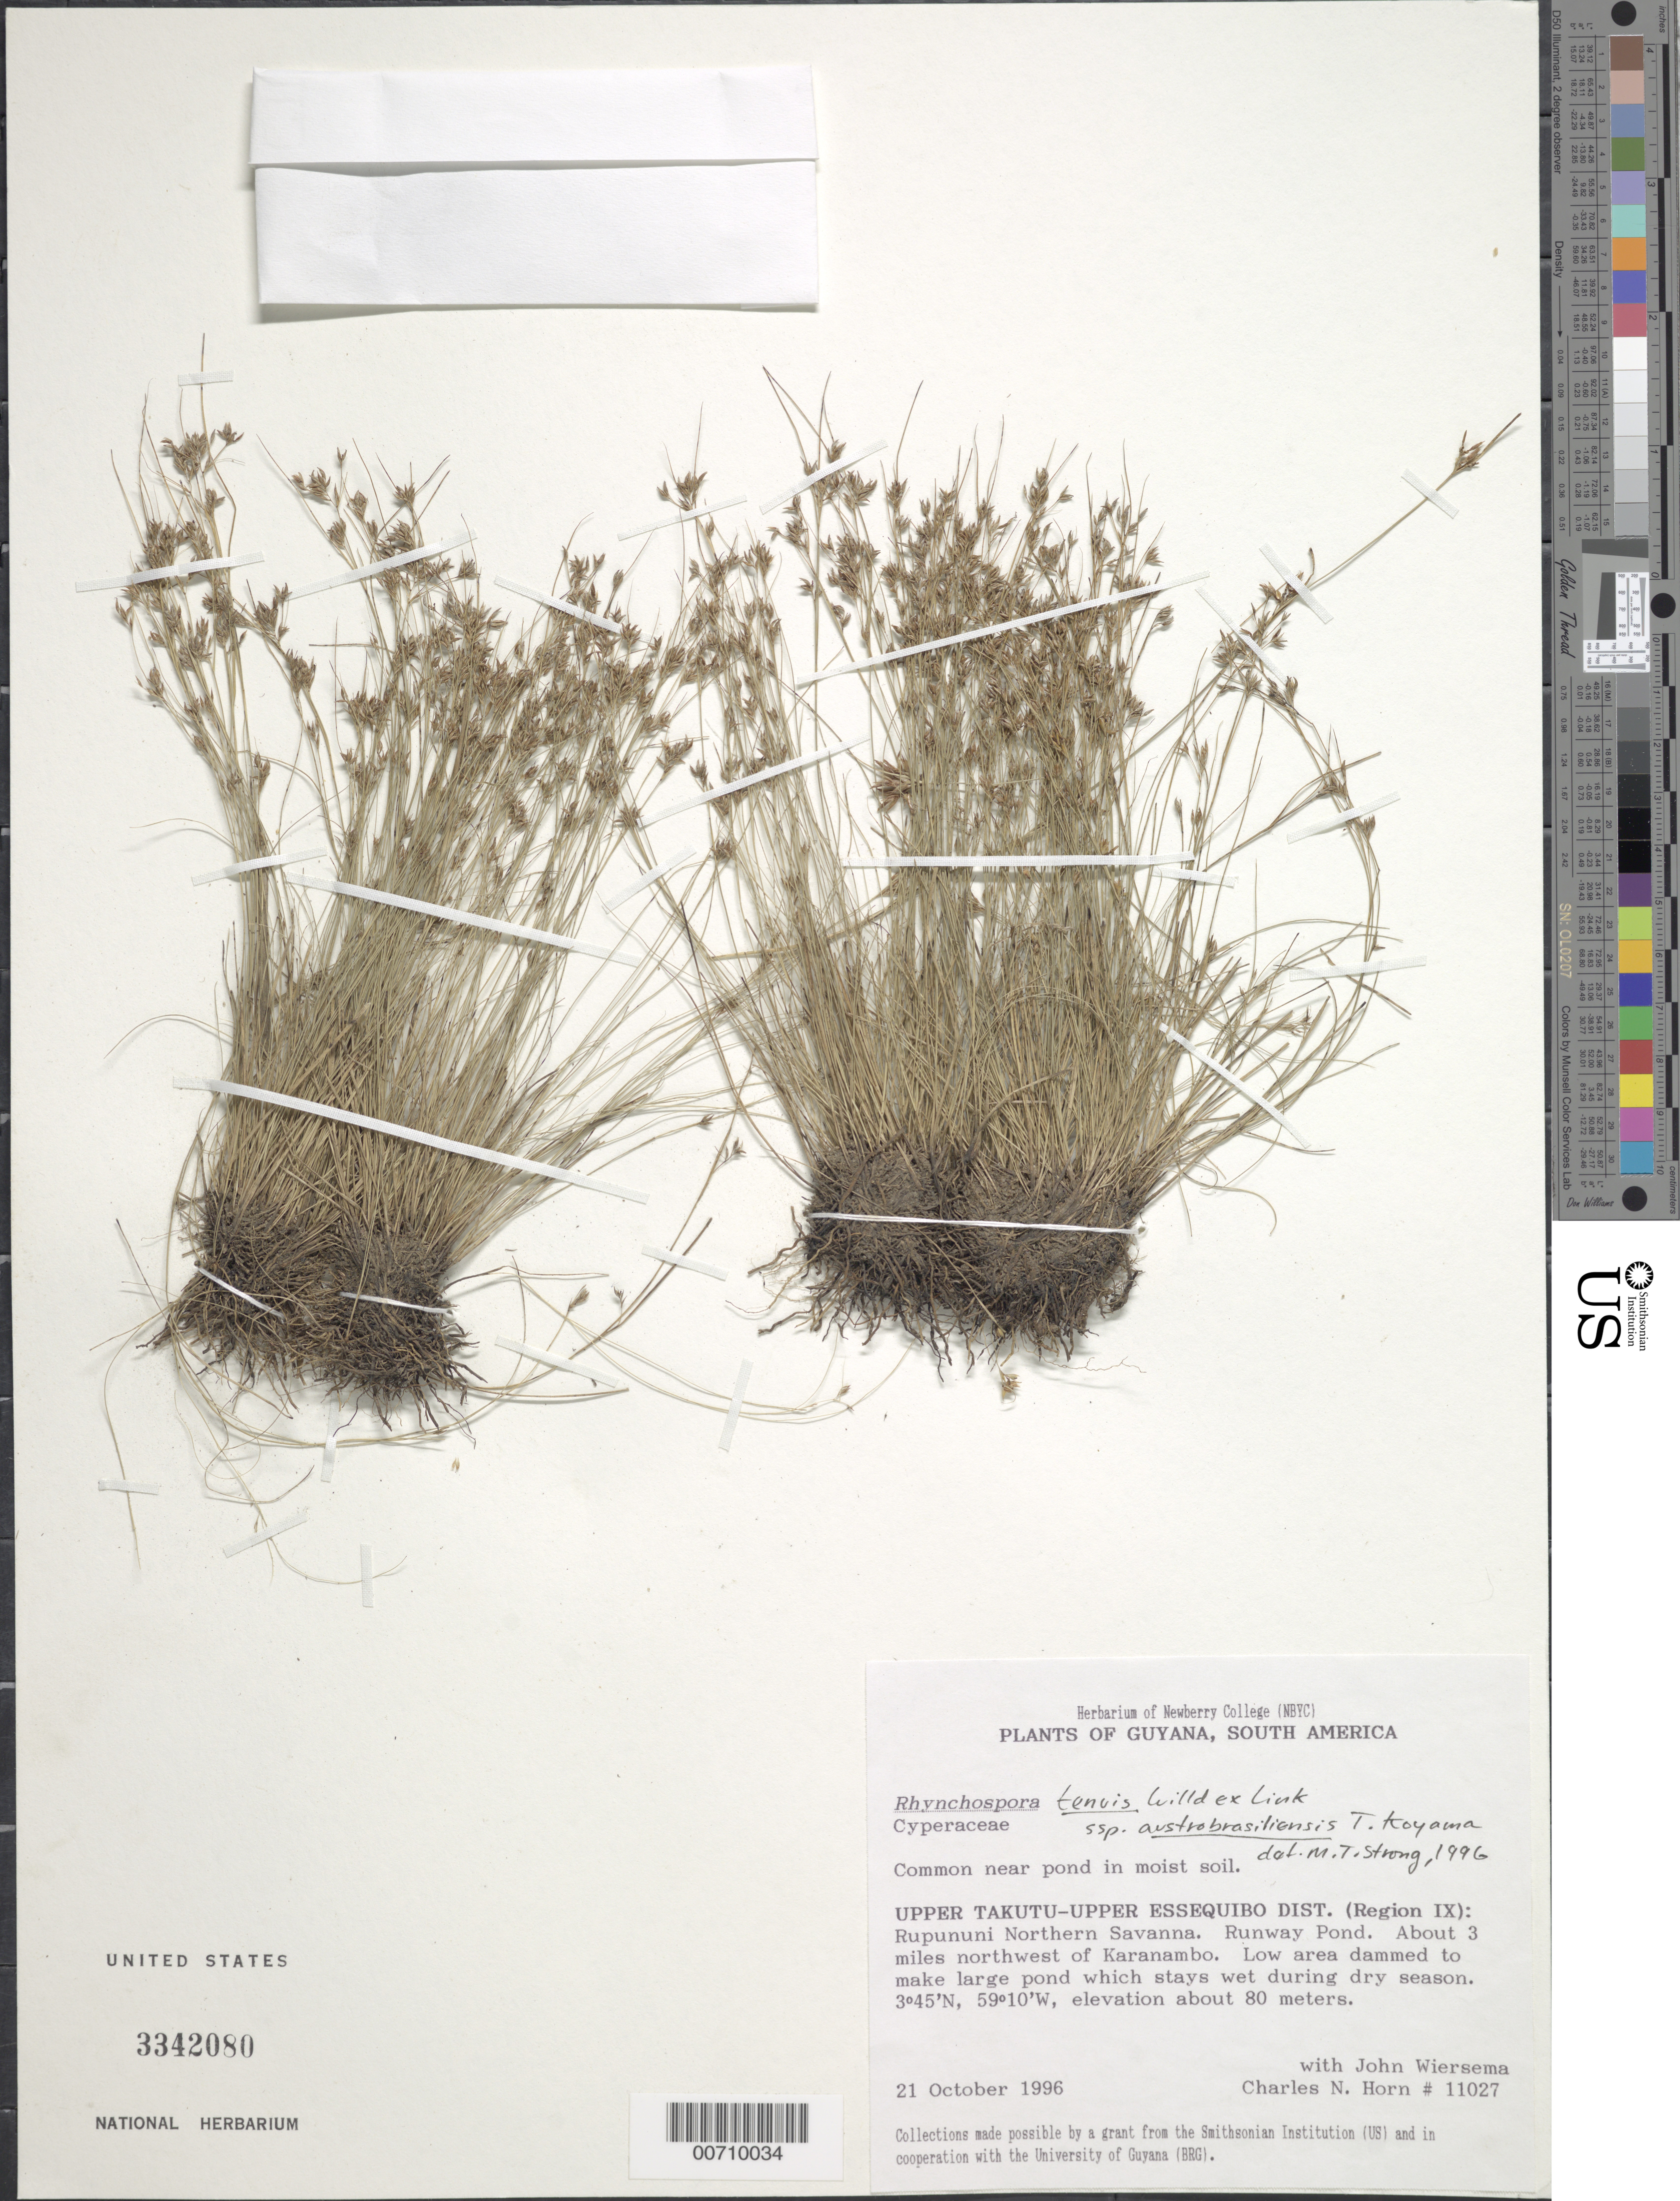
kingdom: Plantae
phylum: Tracheophyta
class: Liliopsida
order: Poales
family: Cyperaceae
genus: Rhynchospora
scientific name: Rhynchospora tenuis subsp. austro-brasiliensis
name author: T. Koyama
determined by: Strong, M. T., (US), Smithsonian Institution - National Museum of Natural History (UNITED STATES)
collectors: C. N. Horn & J. H. Wiersema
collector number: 11027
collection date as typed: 21-Oct-96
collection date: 1996-10-21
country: Guyana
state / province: U. Takutu-U. Essequibo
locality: Rupununi Northern Savanna, Runaway Pond, 3 mi NW of Karanambo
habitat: Low area dammed to make large pond which stays wet during dry season; near pond in moist soil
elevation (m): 80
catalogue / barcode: US 3342080